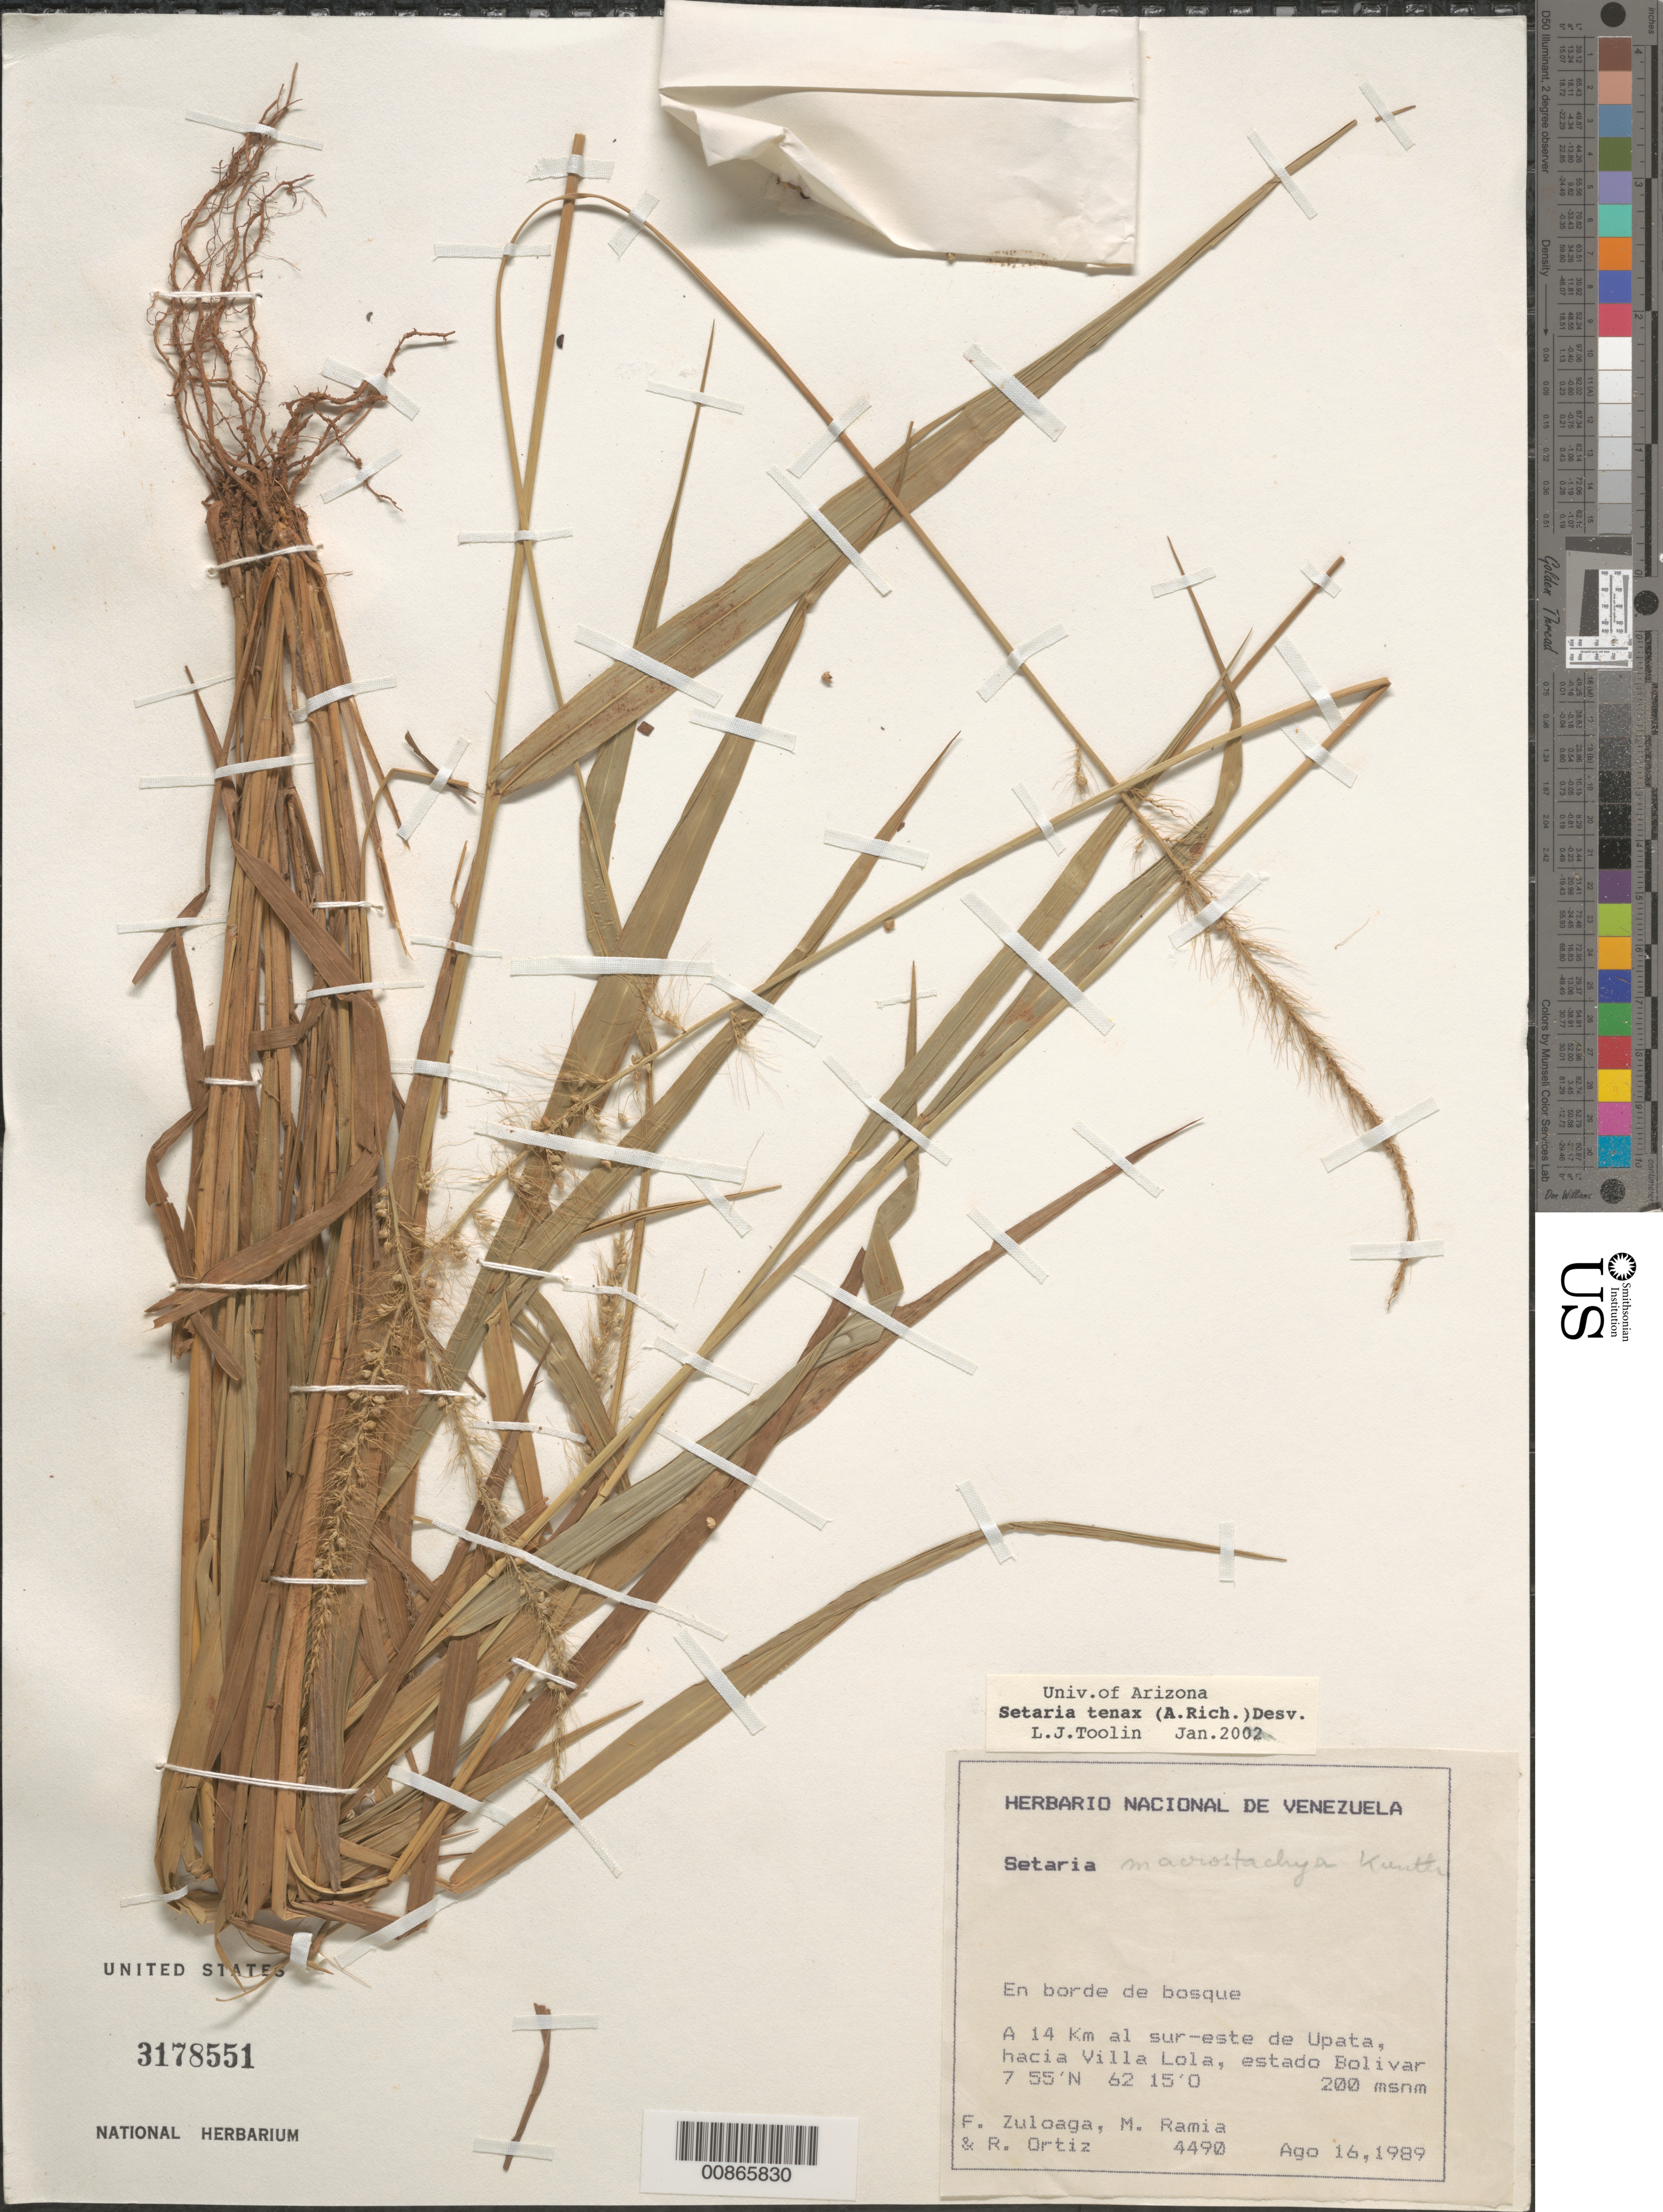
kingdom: Plantae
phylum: Tracheophyta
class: Liliopsida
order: Poales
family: Poaceae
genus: Setaria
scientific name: Setaria tenax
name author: (Rich.) Desv.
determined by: Toolin, L. J.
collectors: F. O. Zuloaga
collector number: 4490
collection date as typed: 16-Aug-89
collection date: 1989-08-16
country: Venezuela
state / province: Bolívar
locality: Villa Lola, 14 km SE de Upata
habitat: Borde de bosque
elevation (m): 200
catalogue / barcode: US 3178551